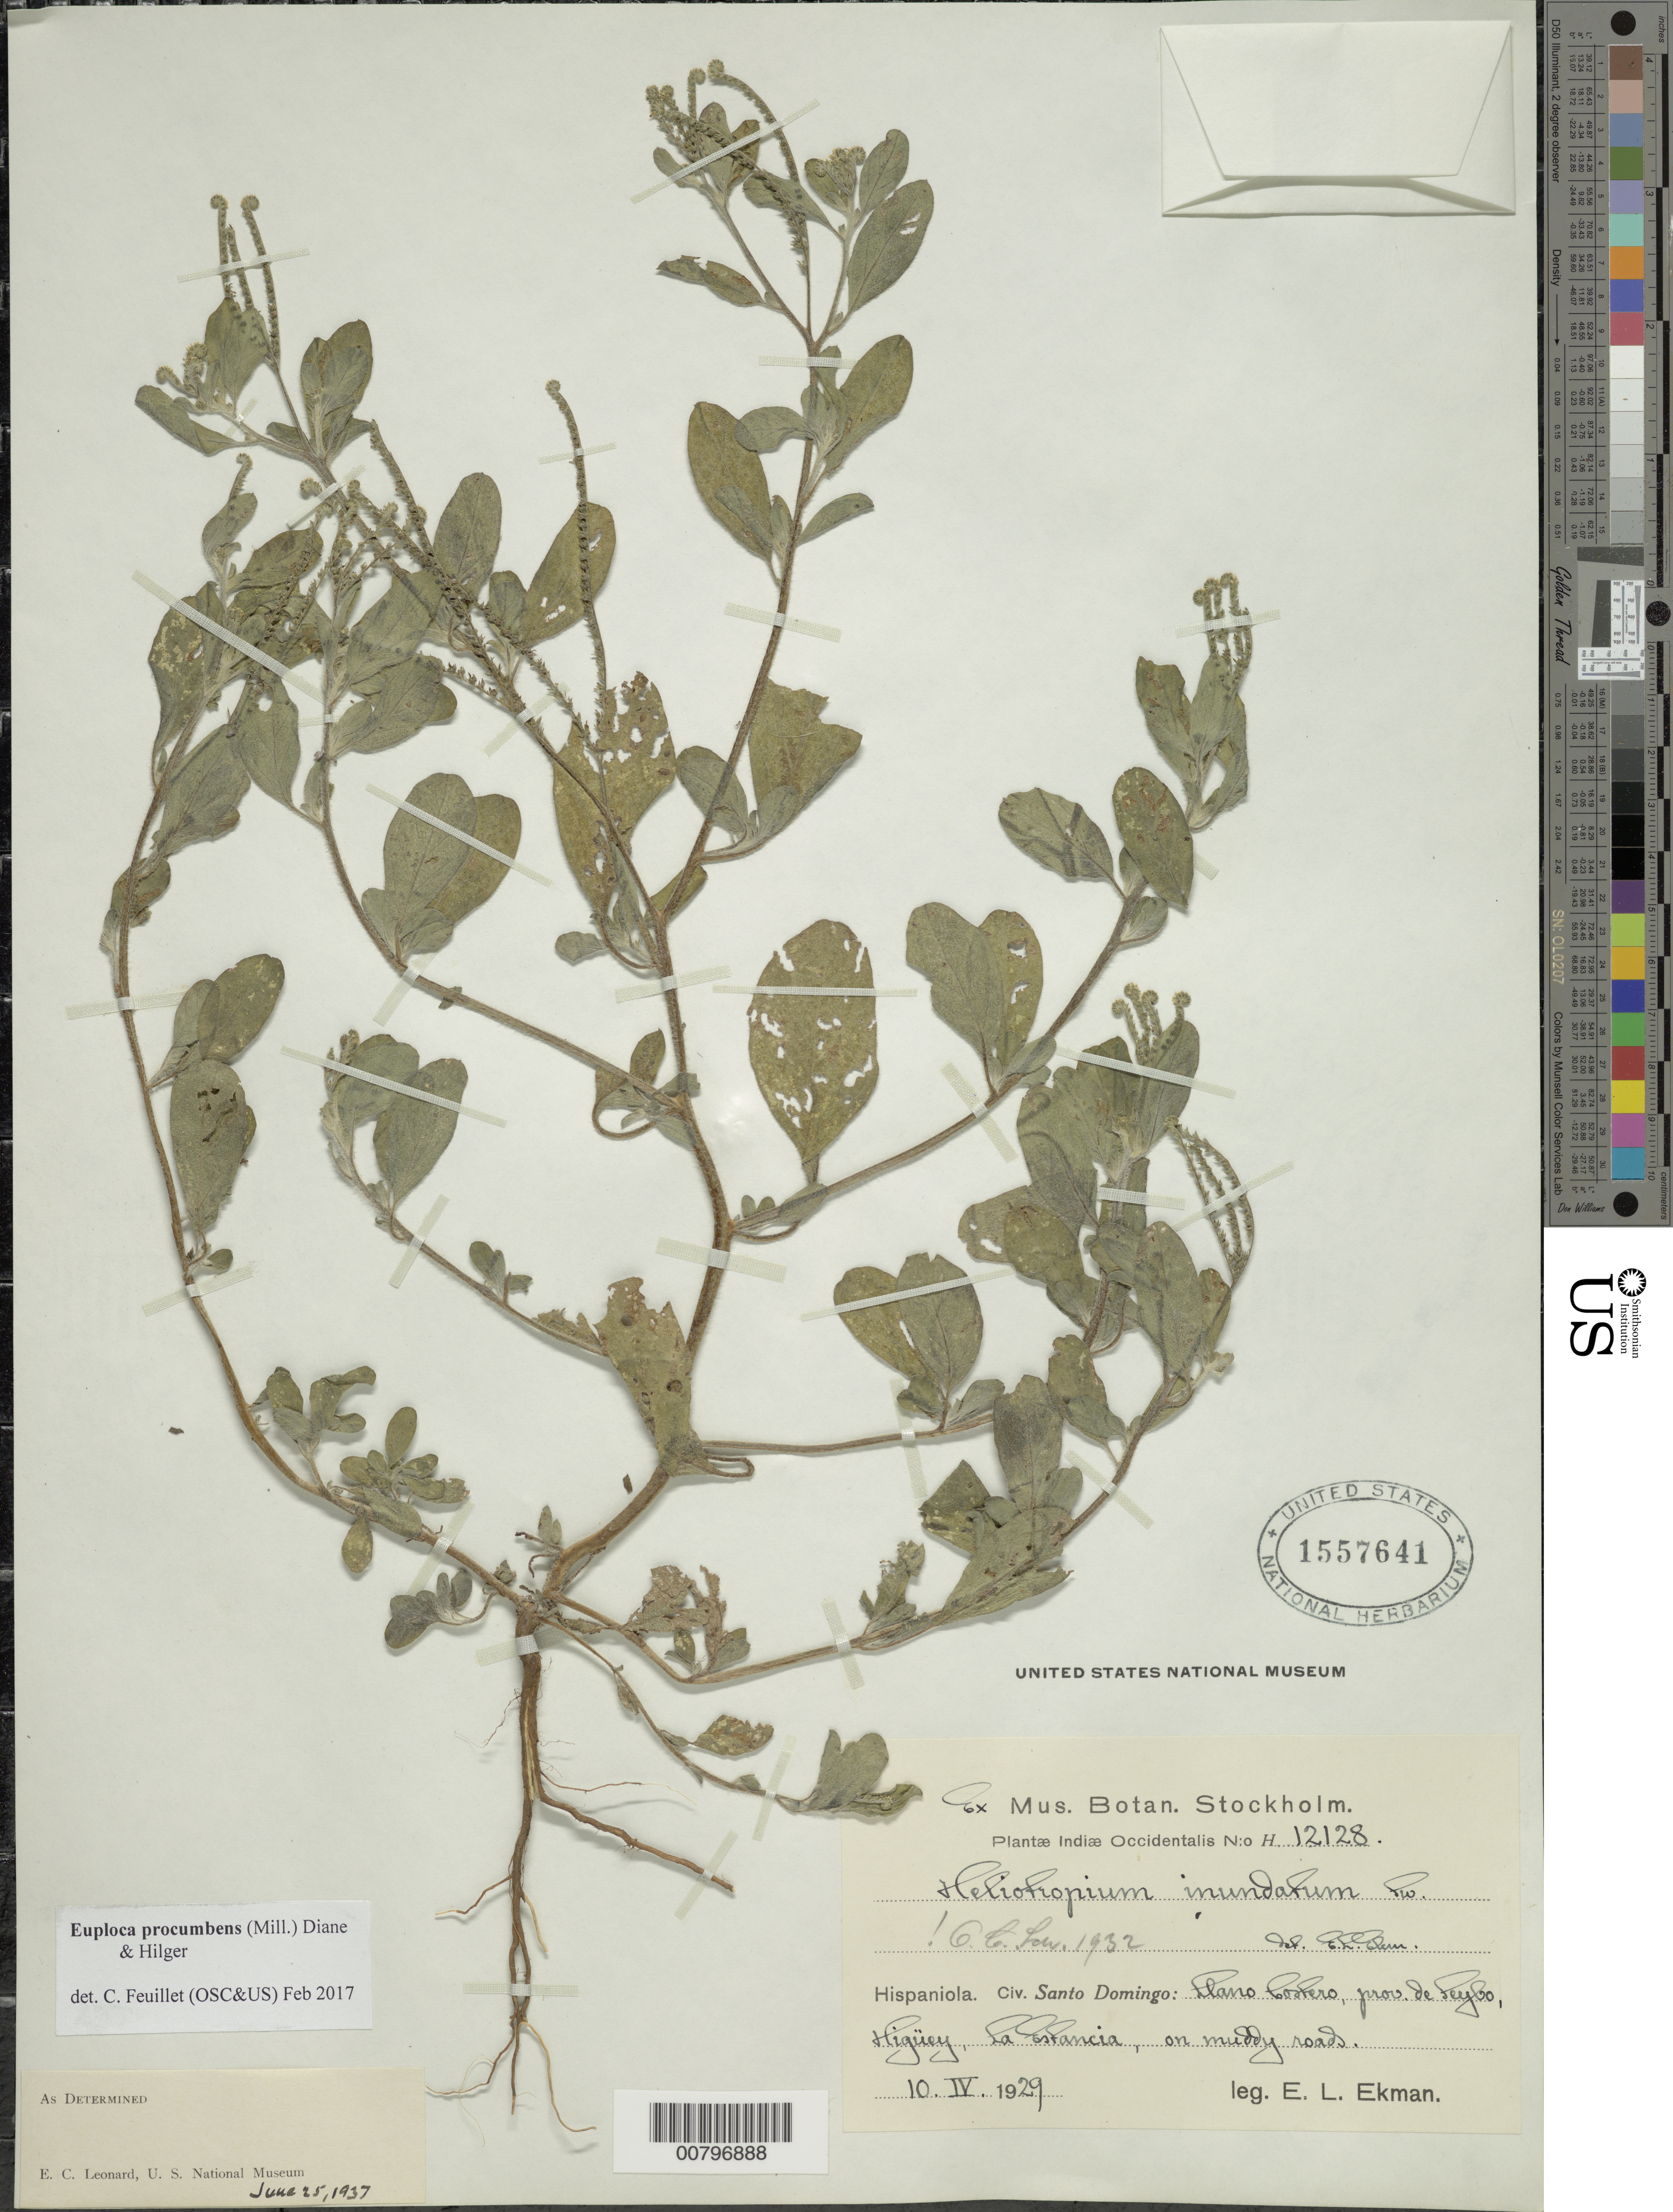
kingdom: Plantae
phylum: Tracheophyta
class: Magnoliopsida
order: Boraginales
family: Heliotropiaceae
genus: Euploca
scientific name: Euploca procumbens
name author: (Mill.) Diane & Hilger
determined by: Feuillet, C.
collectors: E. L. Ekman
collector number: H 12128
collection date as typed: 10 Apr 1929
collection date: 1929-04-10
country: Dominican Republic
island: Hispaniola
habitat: On muddy road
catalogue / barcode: US 1557641